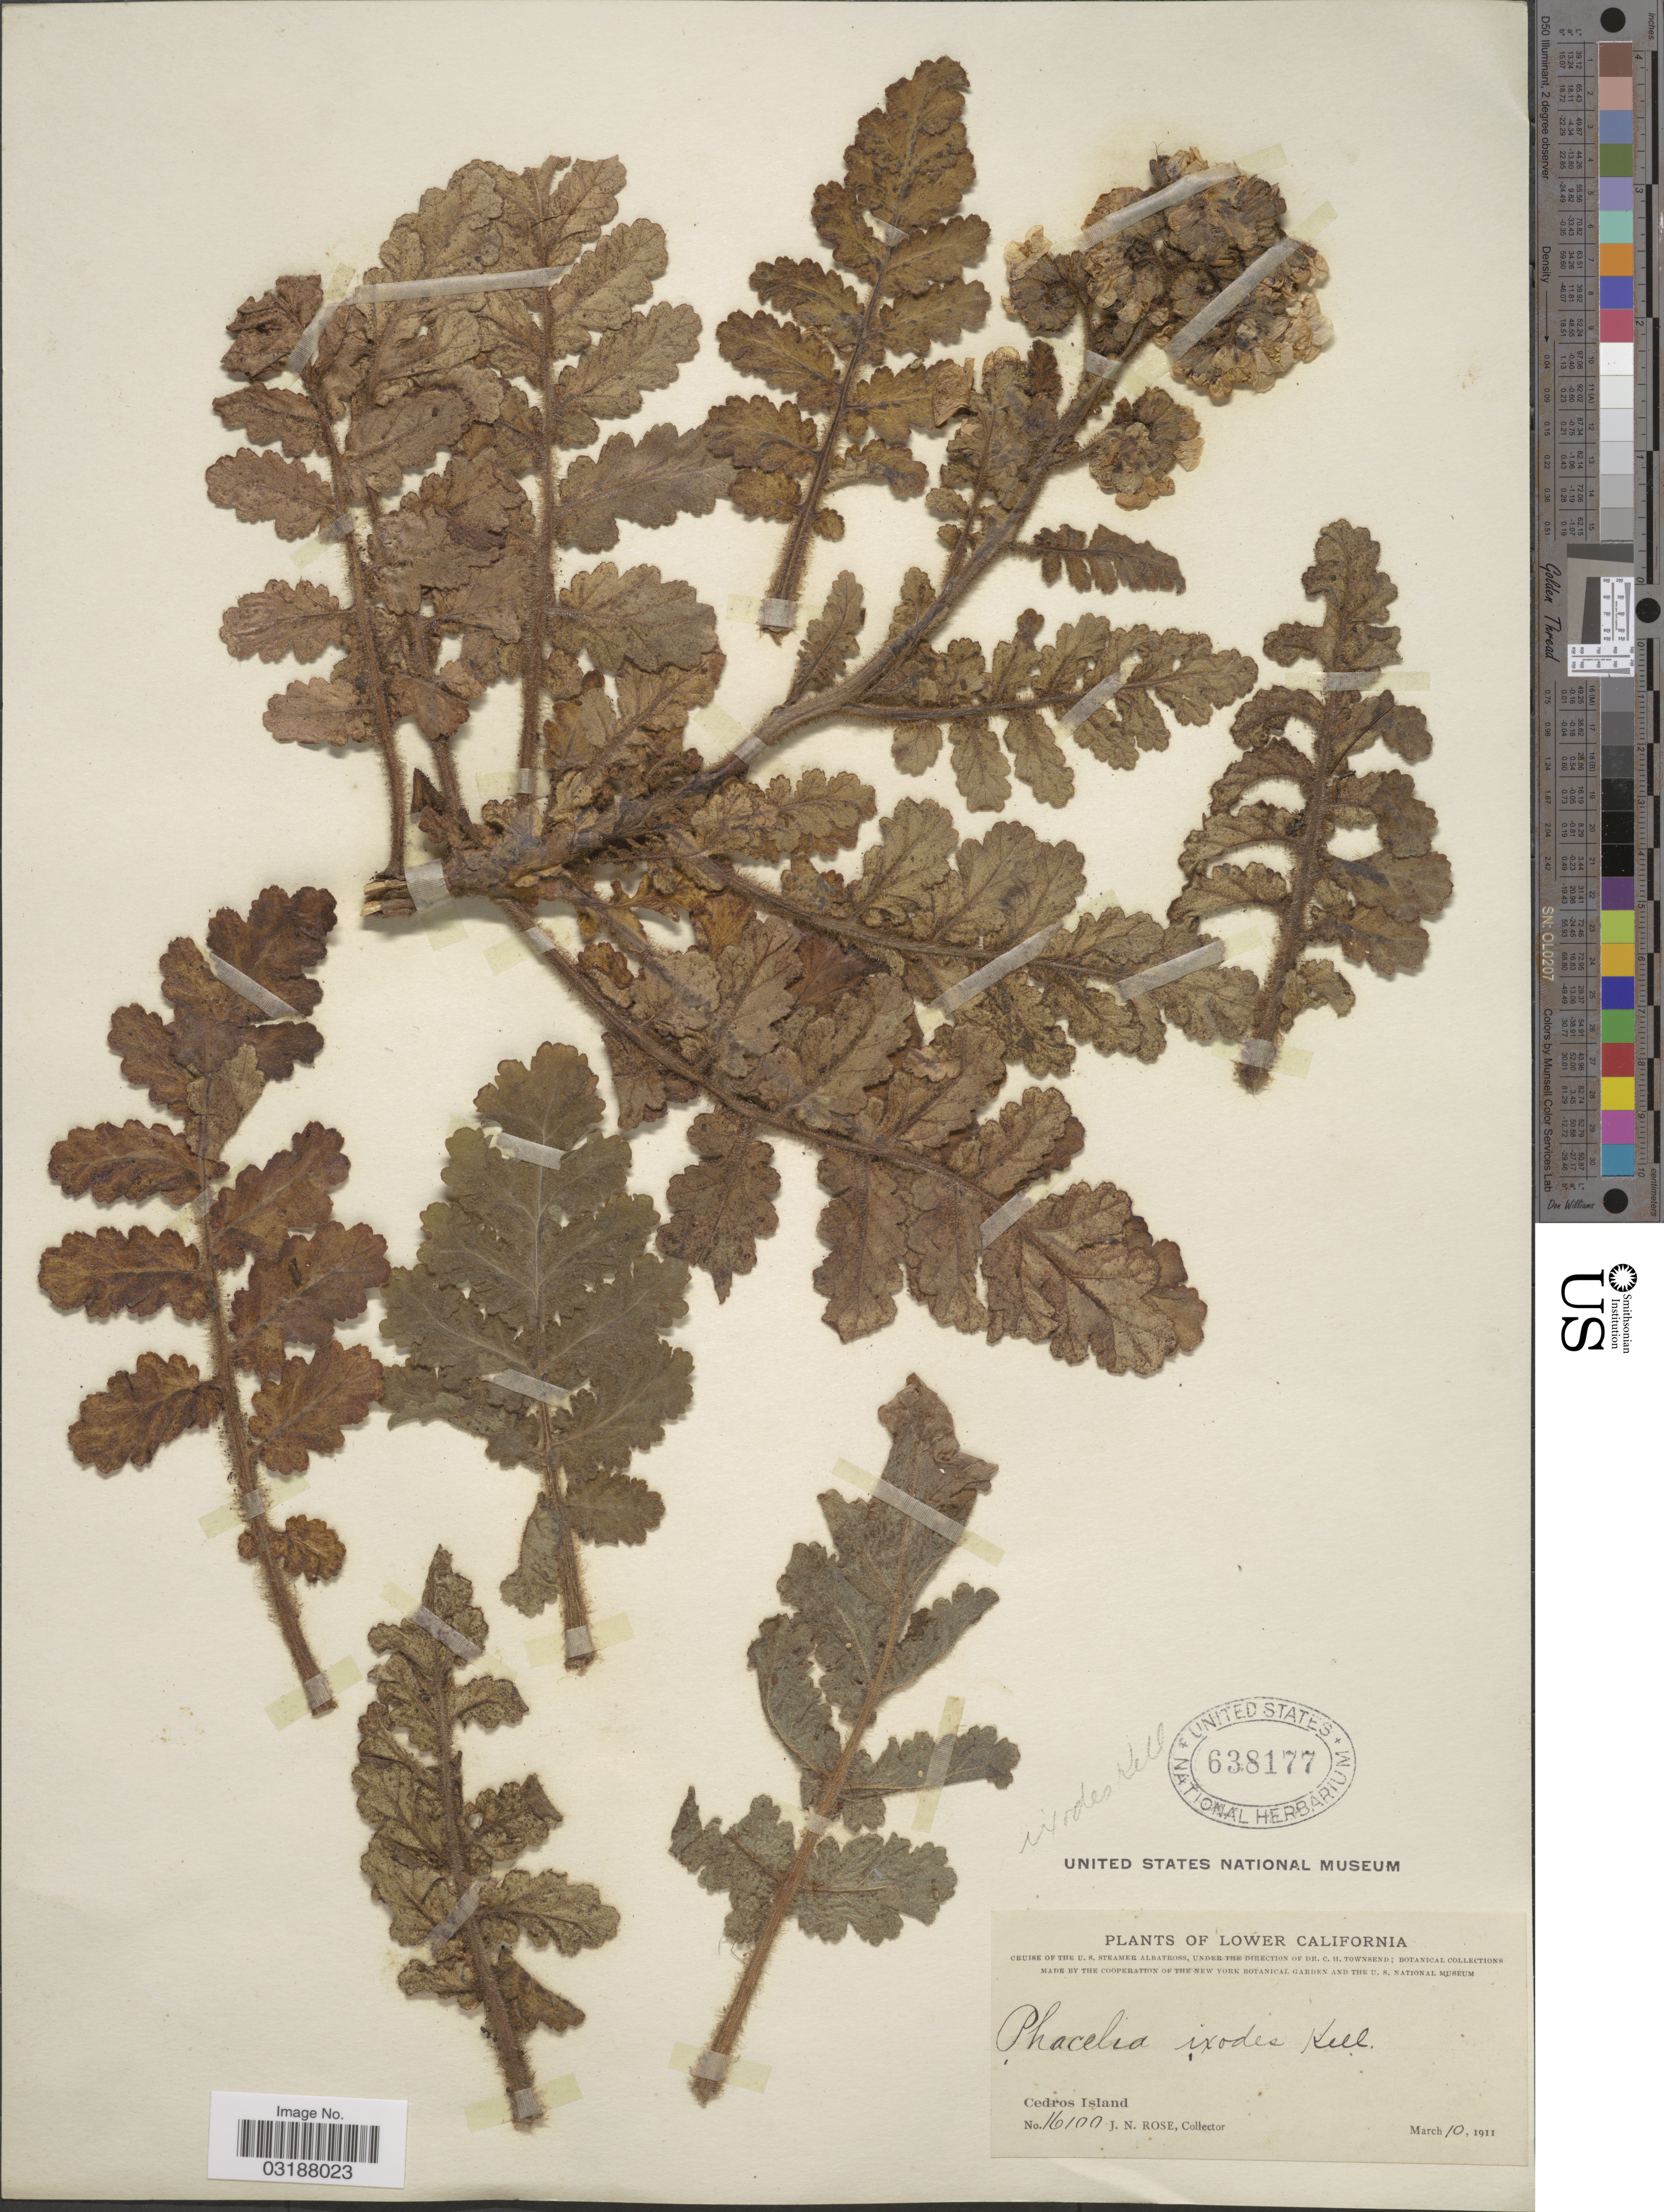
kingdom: Plantae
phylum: Tracheophyta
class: Magnoliopsida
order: Boraginales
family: Hydrophyllaceae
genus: Phacelia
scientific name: Phacelia ixodes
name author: Kellogg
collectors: J. N. Rose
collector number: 16100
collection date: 1911-03-10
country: Mexico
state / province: Baja California Norte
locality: Lower California. Cedros Island.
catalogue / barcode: US 638177